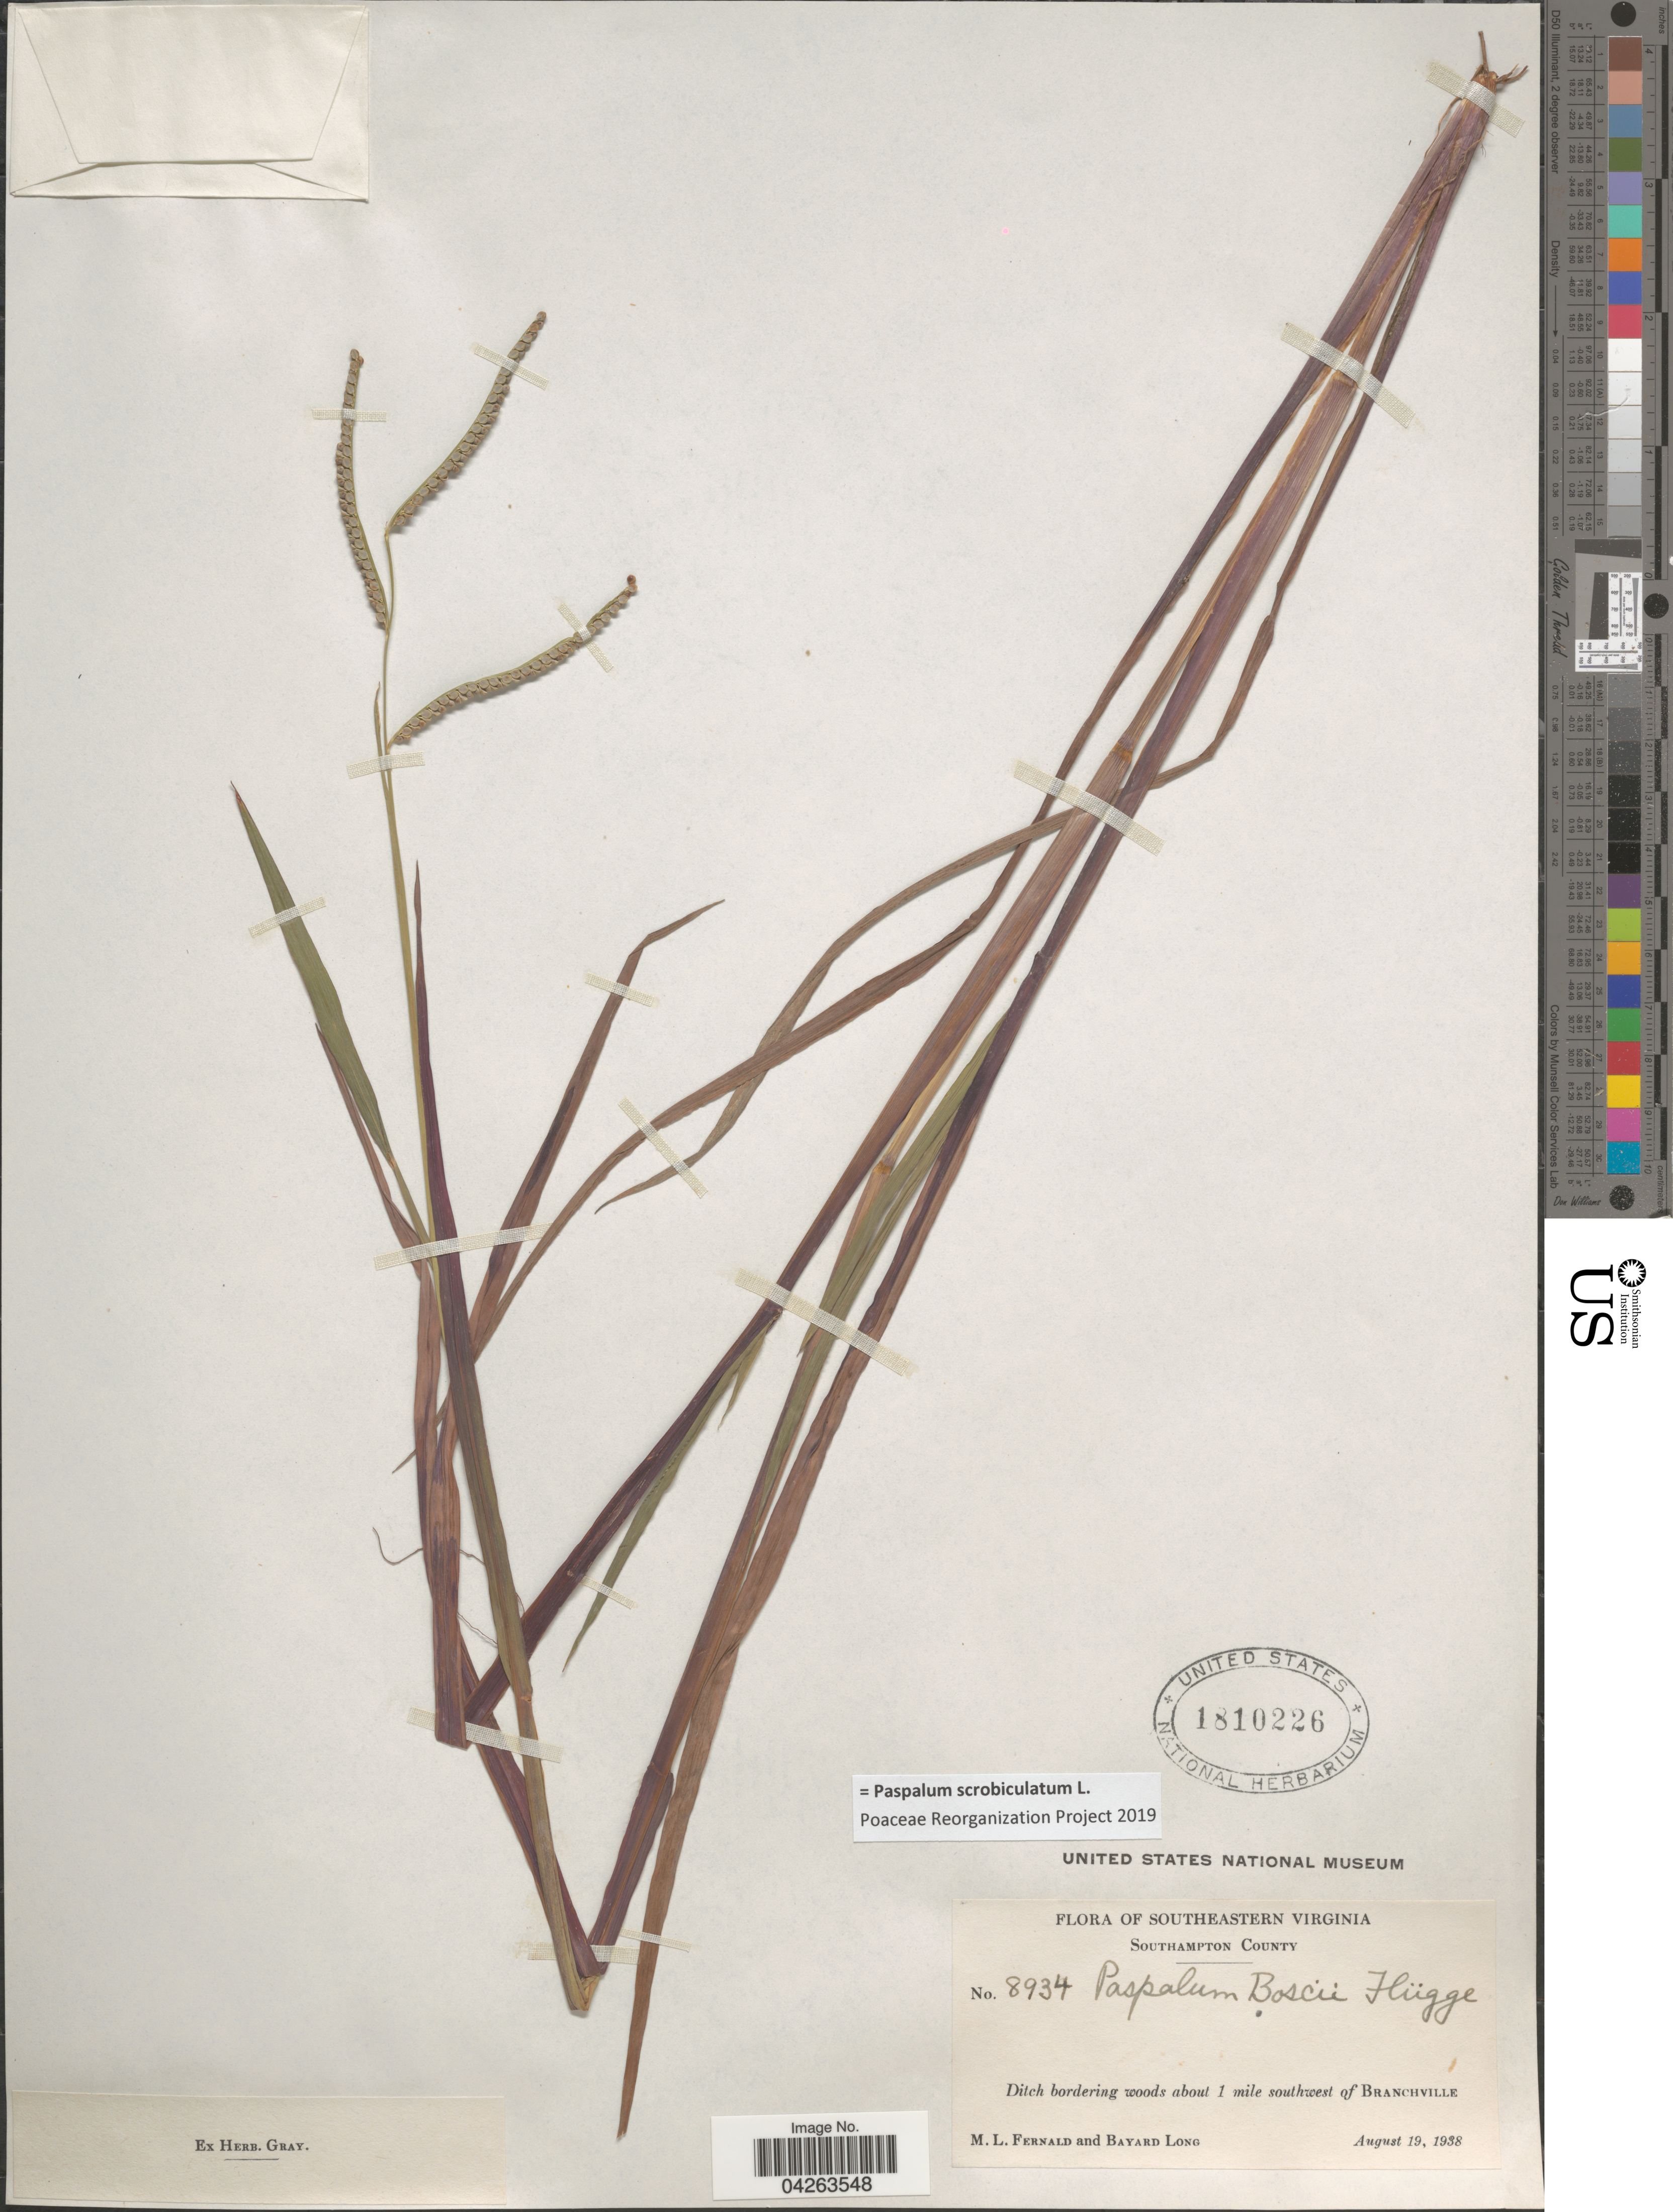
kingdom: Plantae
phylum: Tracheophyta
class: Liliopsida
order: Poales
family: Poaceae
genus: Paspalum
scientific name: Paspalum scrobiculatum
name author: L.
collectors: M. L. Fernald & B. Long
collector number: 8934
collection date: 1938-08-19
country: United States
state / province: Virginia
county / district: Southampton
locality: Southeastern Virginia. Southampton County. Ditch bordering woods about 1 mile southwest of Branchville.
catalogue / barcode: US 1810226